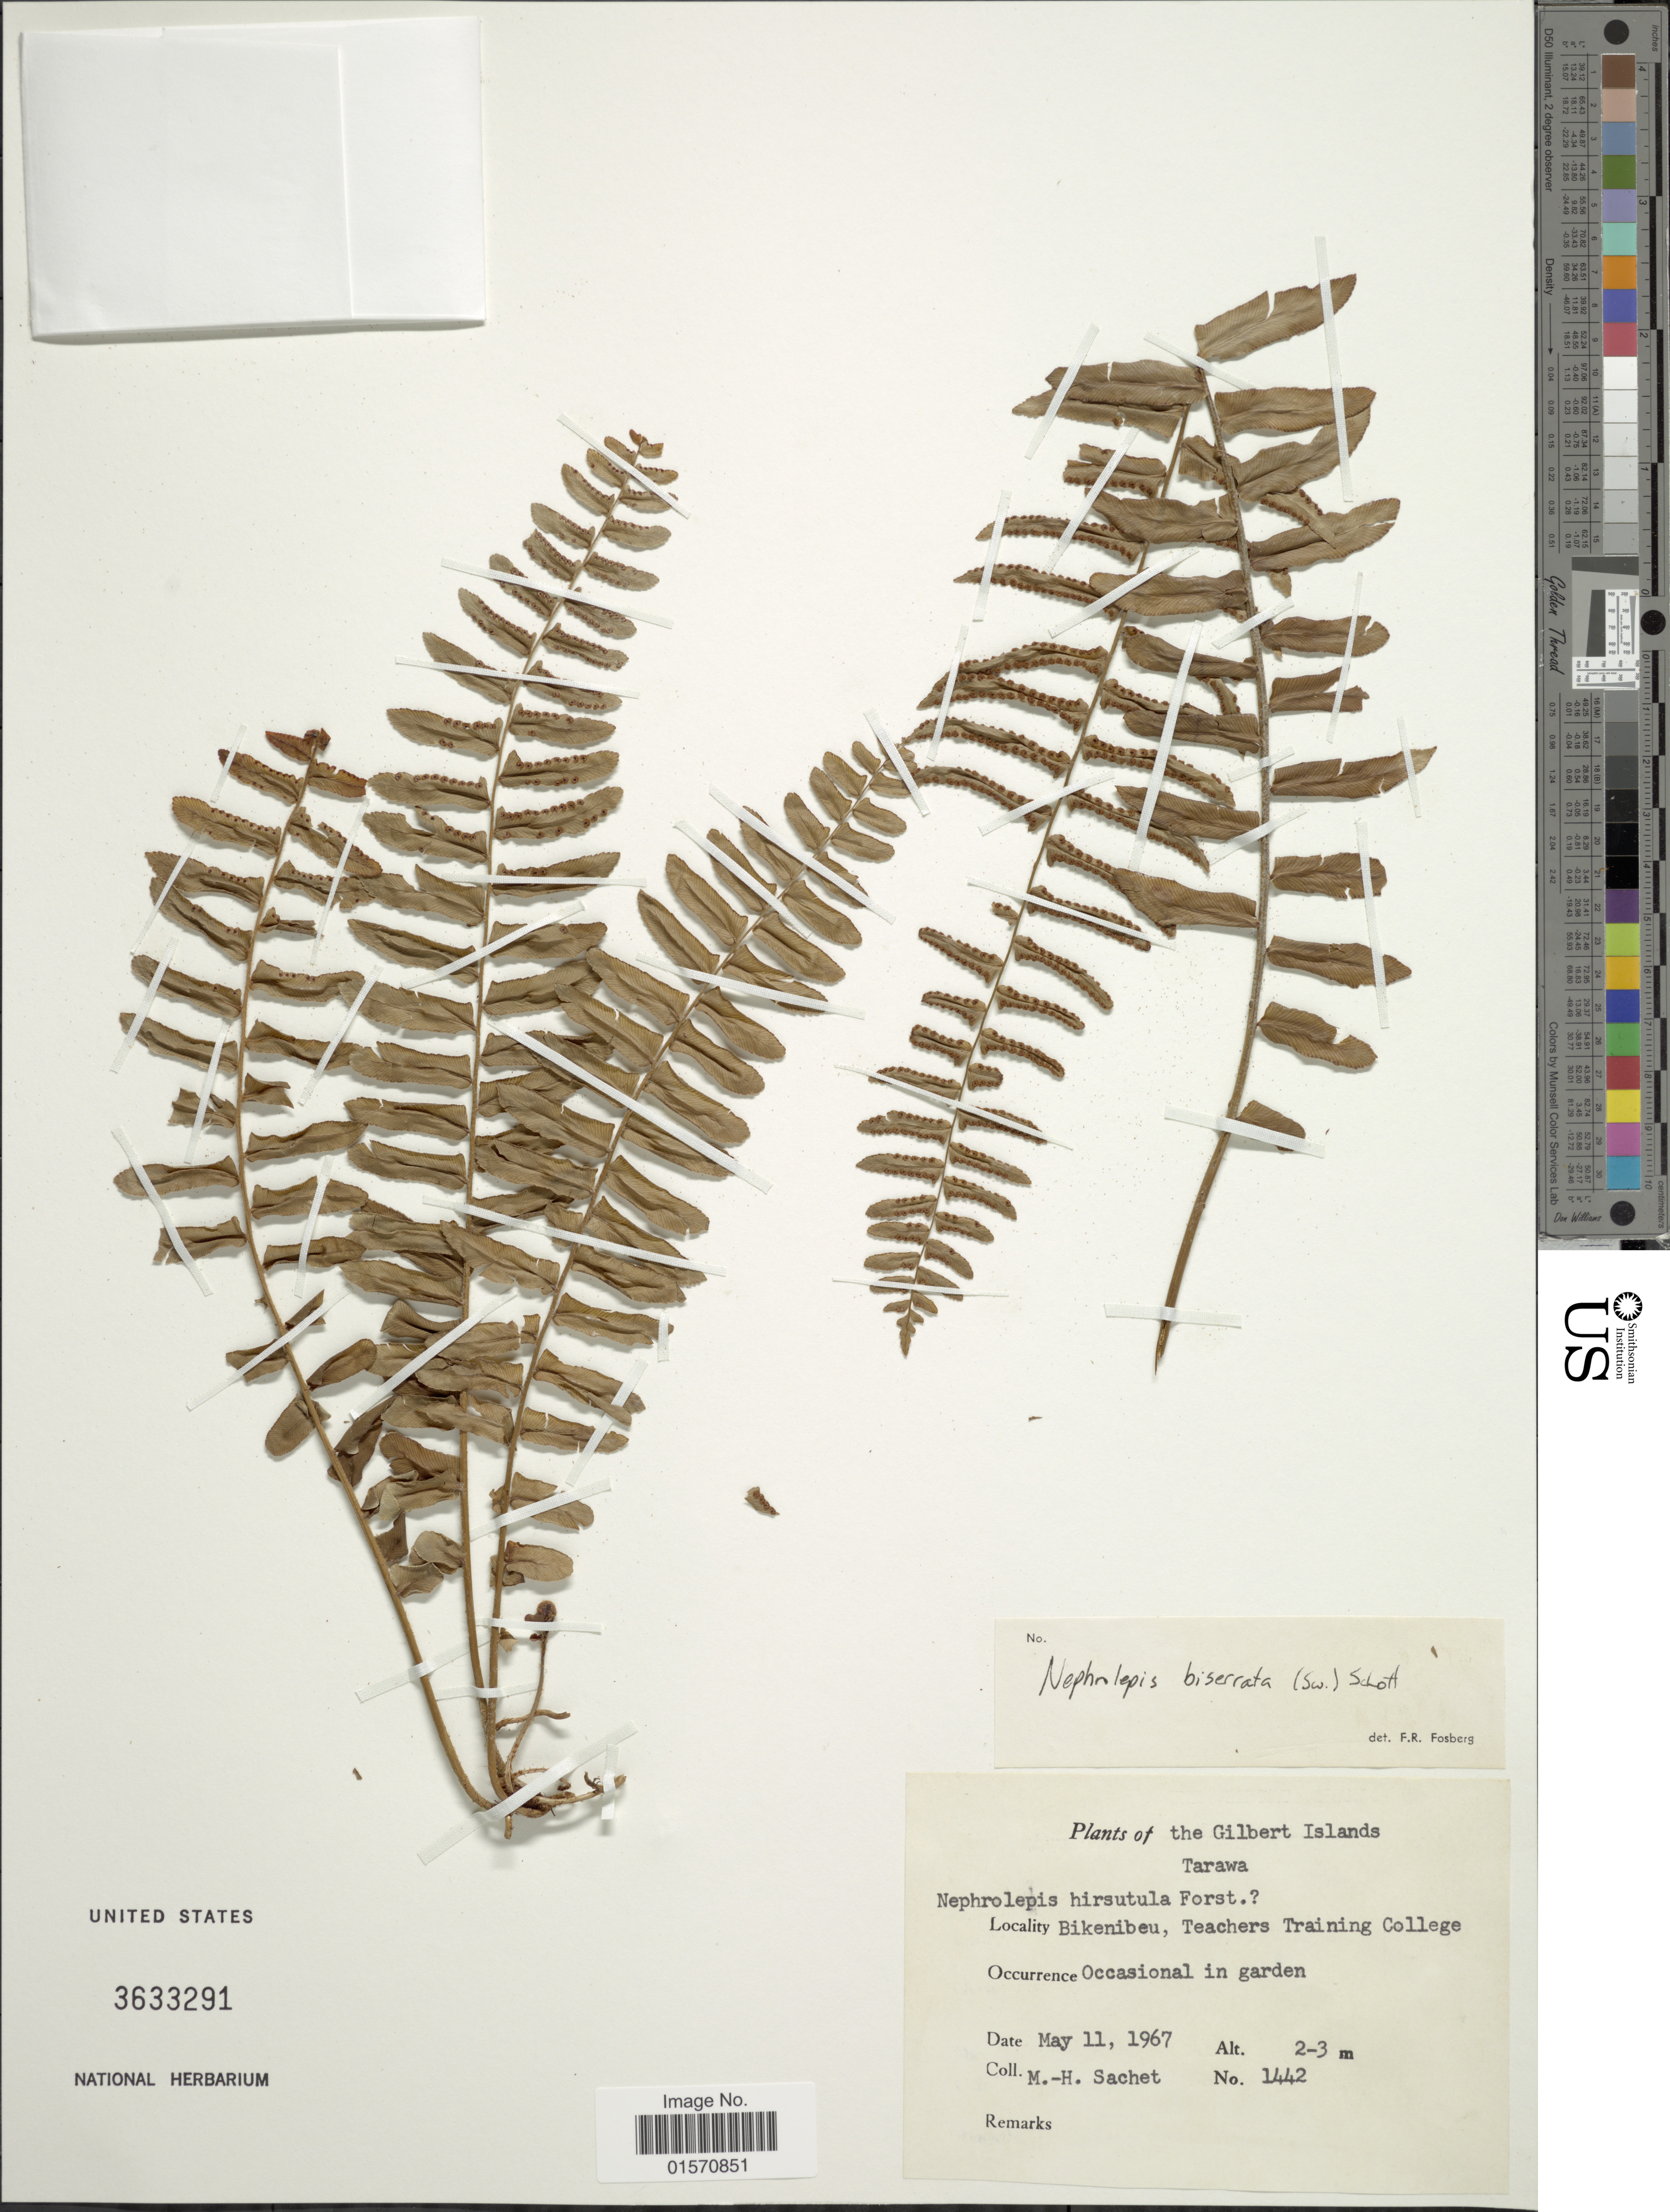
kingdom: Plantae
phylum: Tracheophyta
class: Polypodiopsida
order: Polypodiales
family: Nephrolepidaceae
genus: Nephrolepis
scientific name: Nephrolepis biserrata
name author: (Sw.) Schott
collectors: M.-H. Sachet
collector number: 1442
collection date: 1967-05-11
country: Kiribati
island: Tarawa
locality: Gilbert Islands. Tarawa. Bikenibau, Teachers Training College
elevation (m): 2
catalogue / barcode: US 3633291